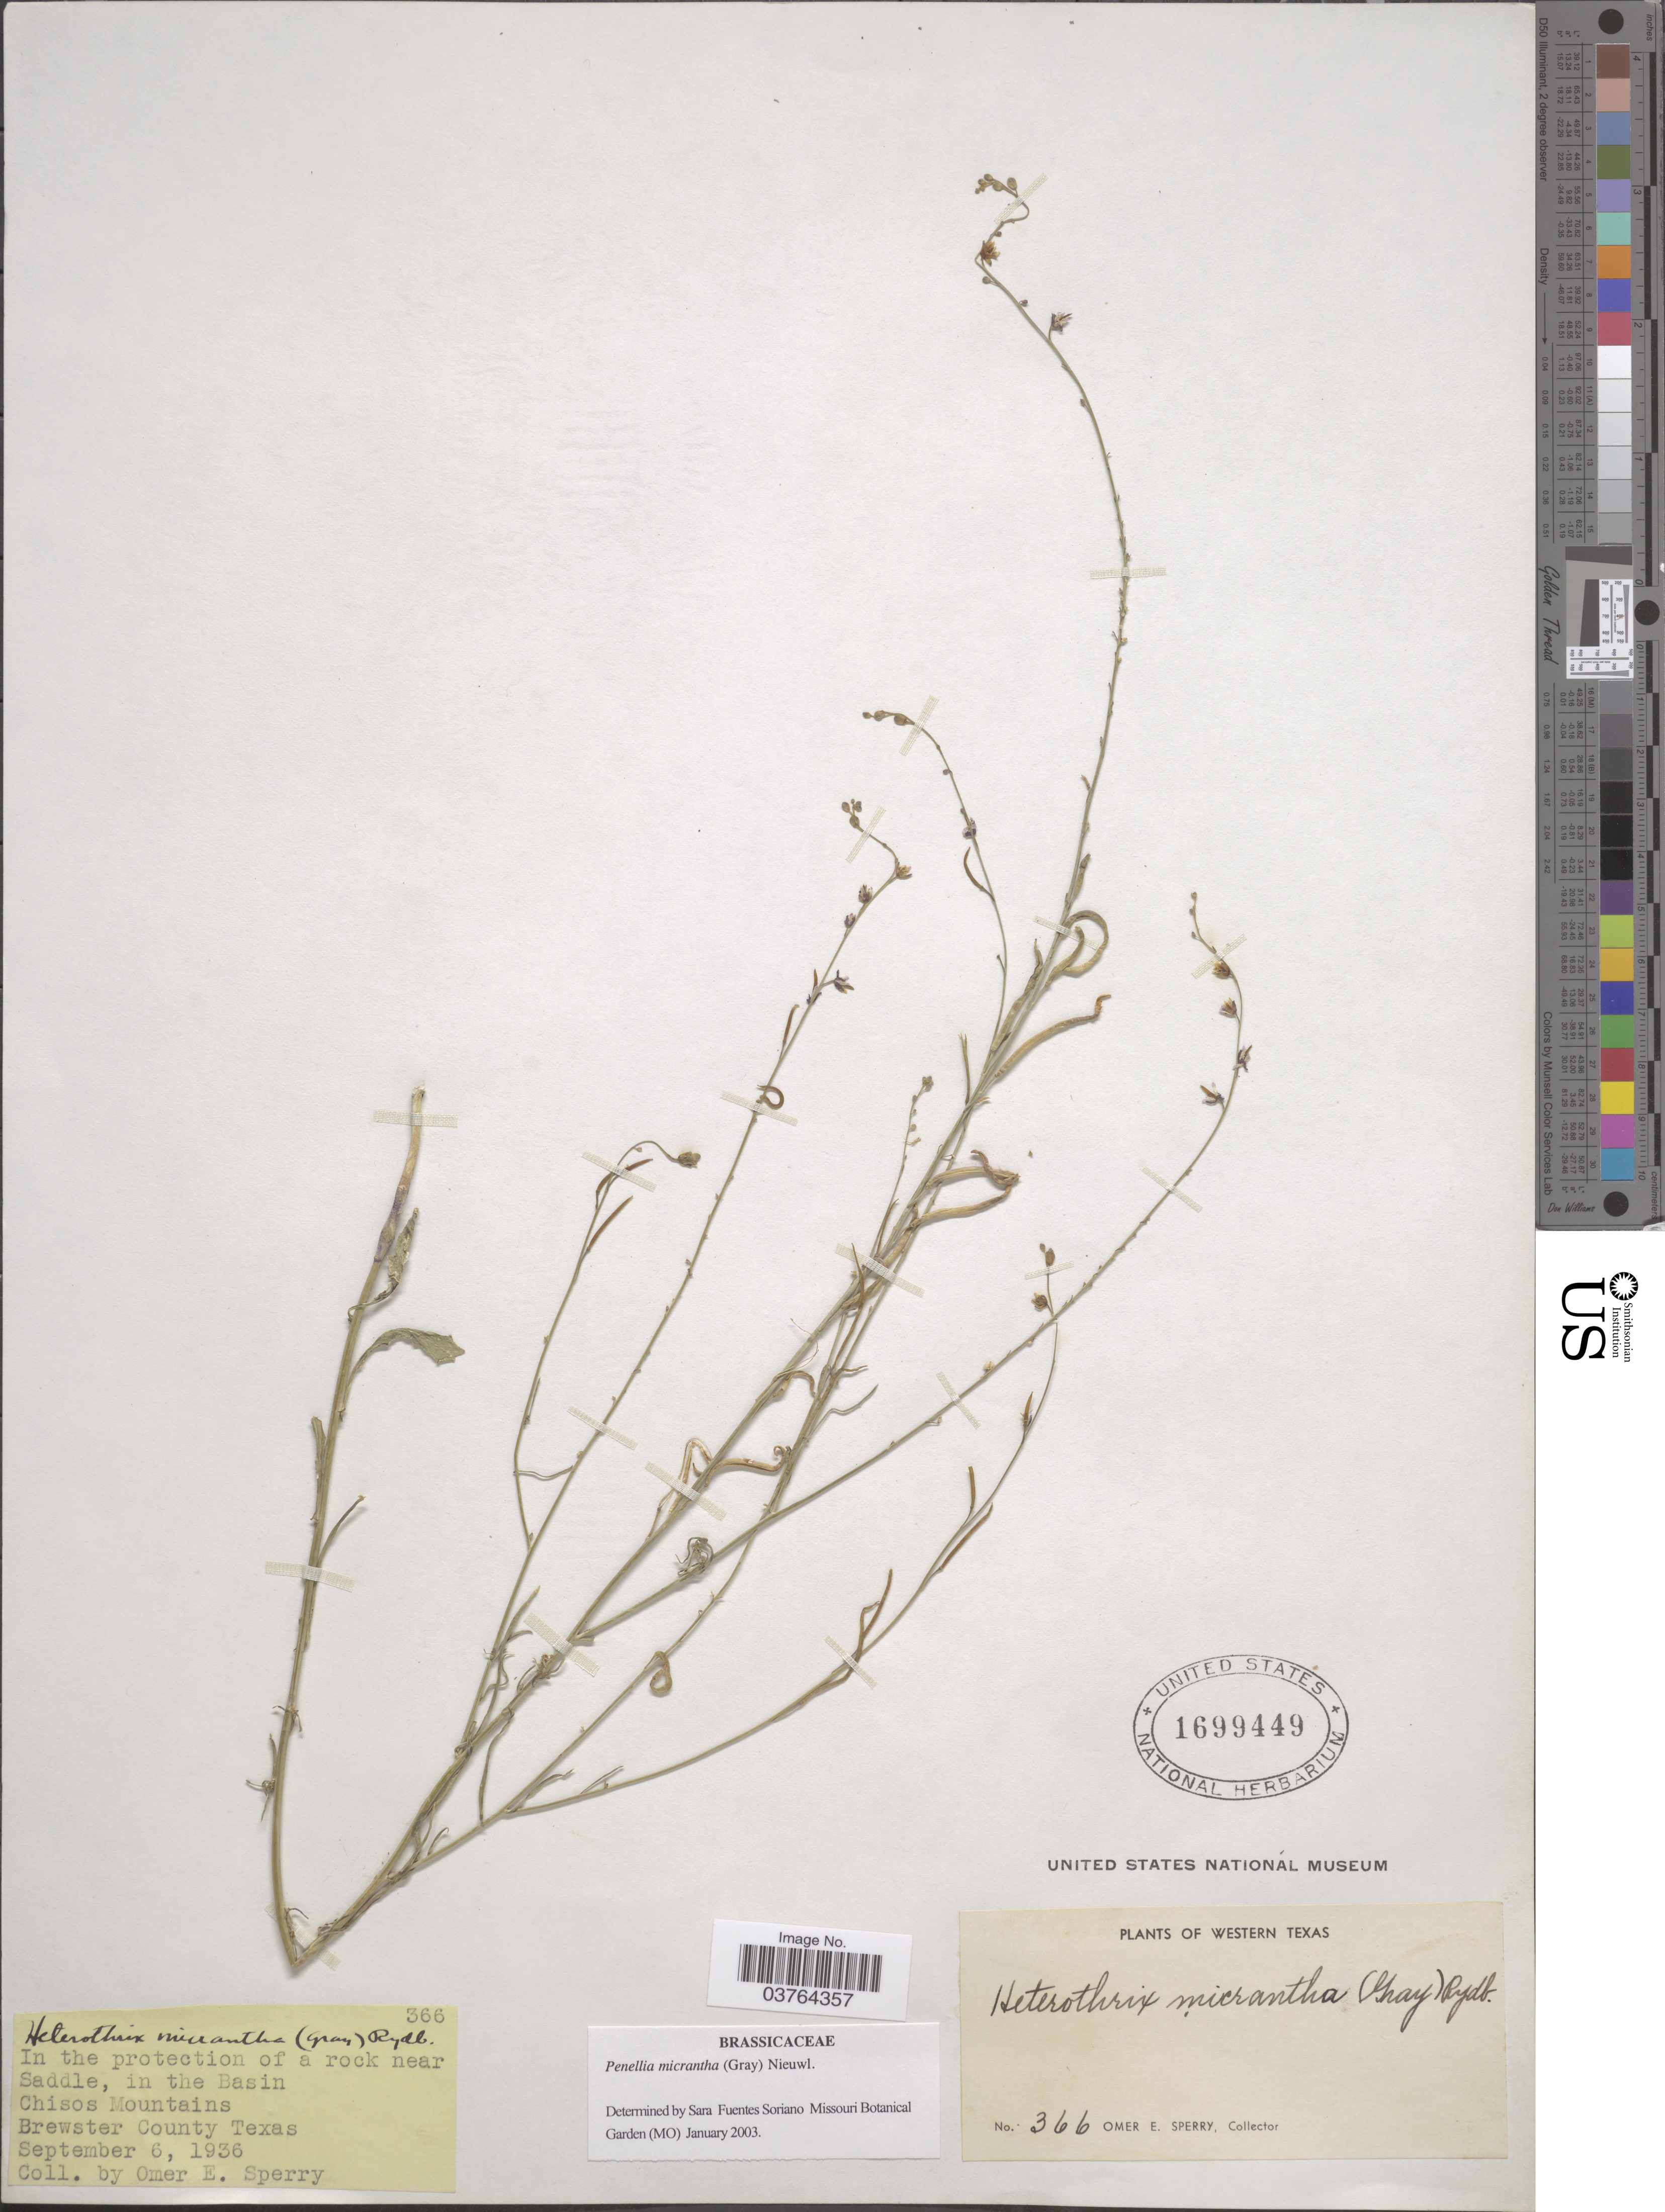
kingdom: Plantae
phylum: Tracheophyta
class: Magnoliopsida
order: Brassicales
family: Brassicaceae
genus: Pennellia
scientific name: Pennellia micrantha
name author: (A. Gray) Nieuwl.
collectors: O. E. Sperry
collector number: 366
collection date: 1936-09-06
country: United States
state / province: Texas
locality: In the protection of a rock near Saddle, in the Basin. Chisos Mountains. Brewster County, Western Texas.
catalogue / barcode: US 1699449